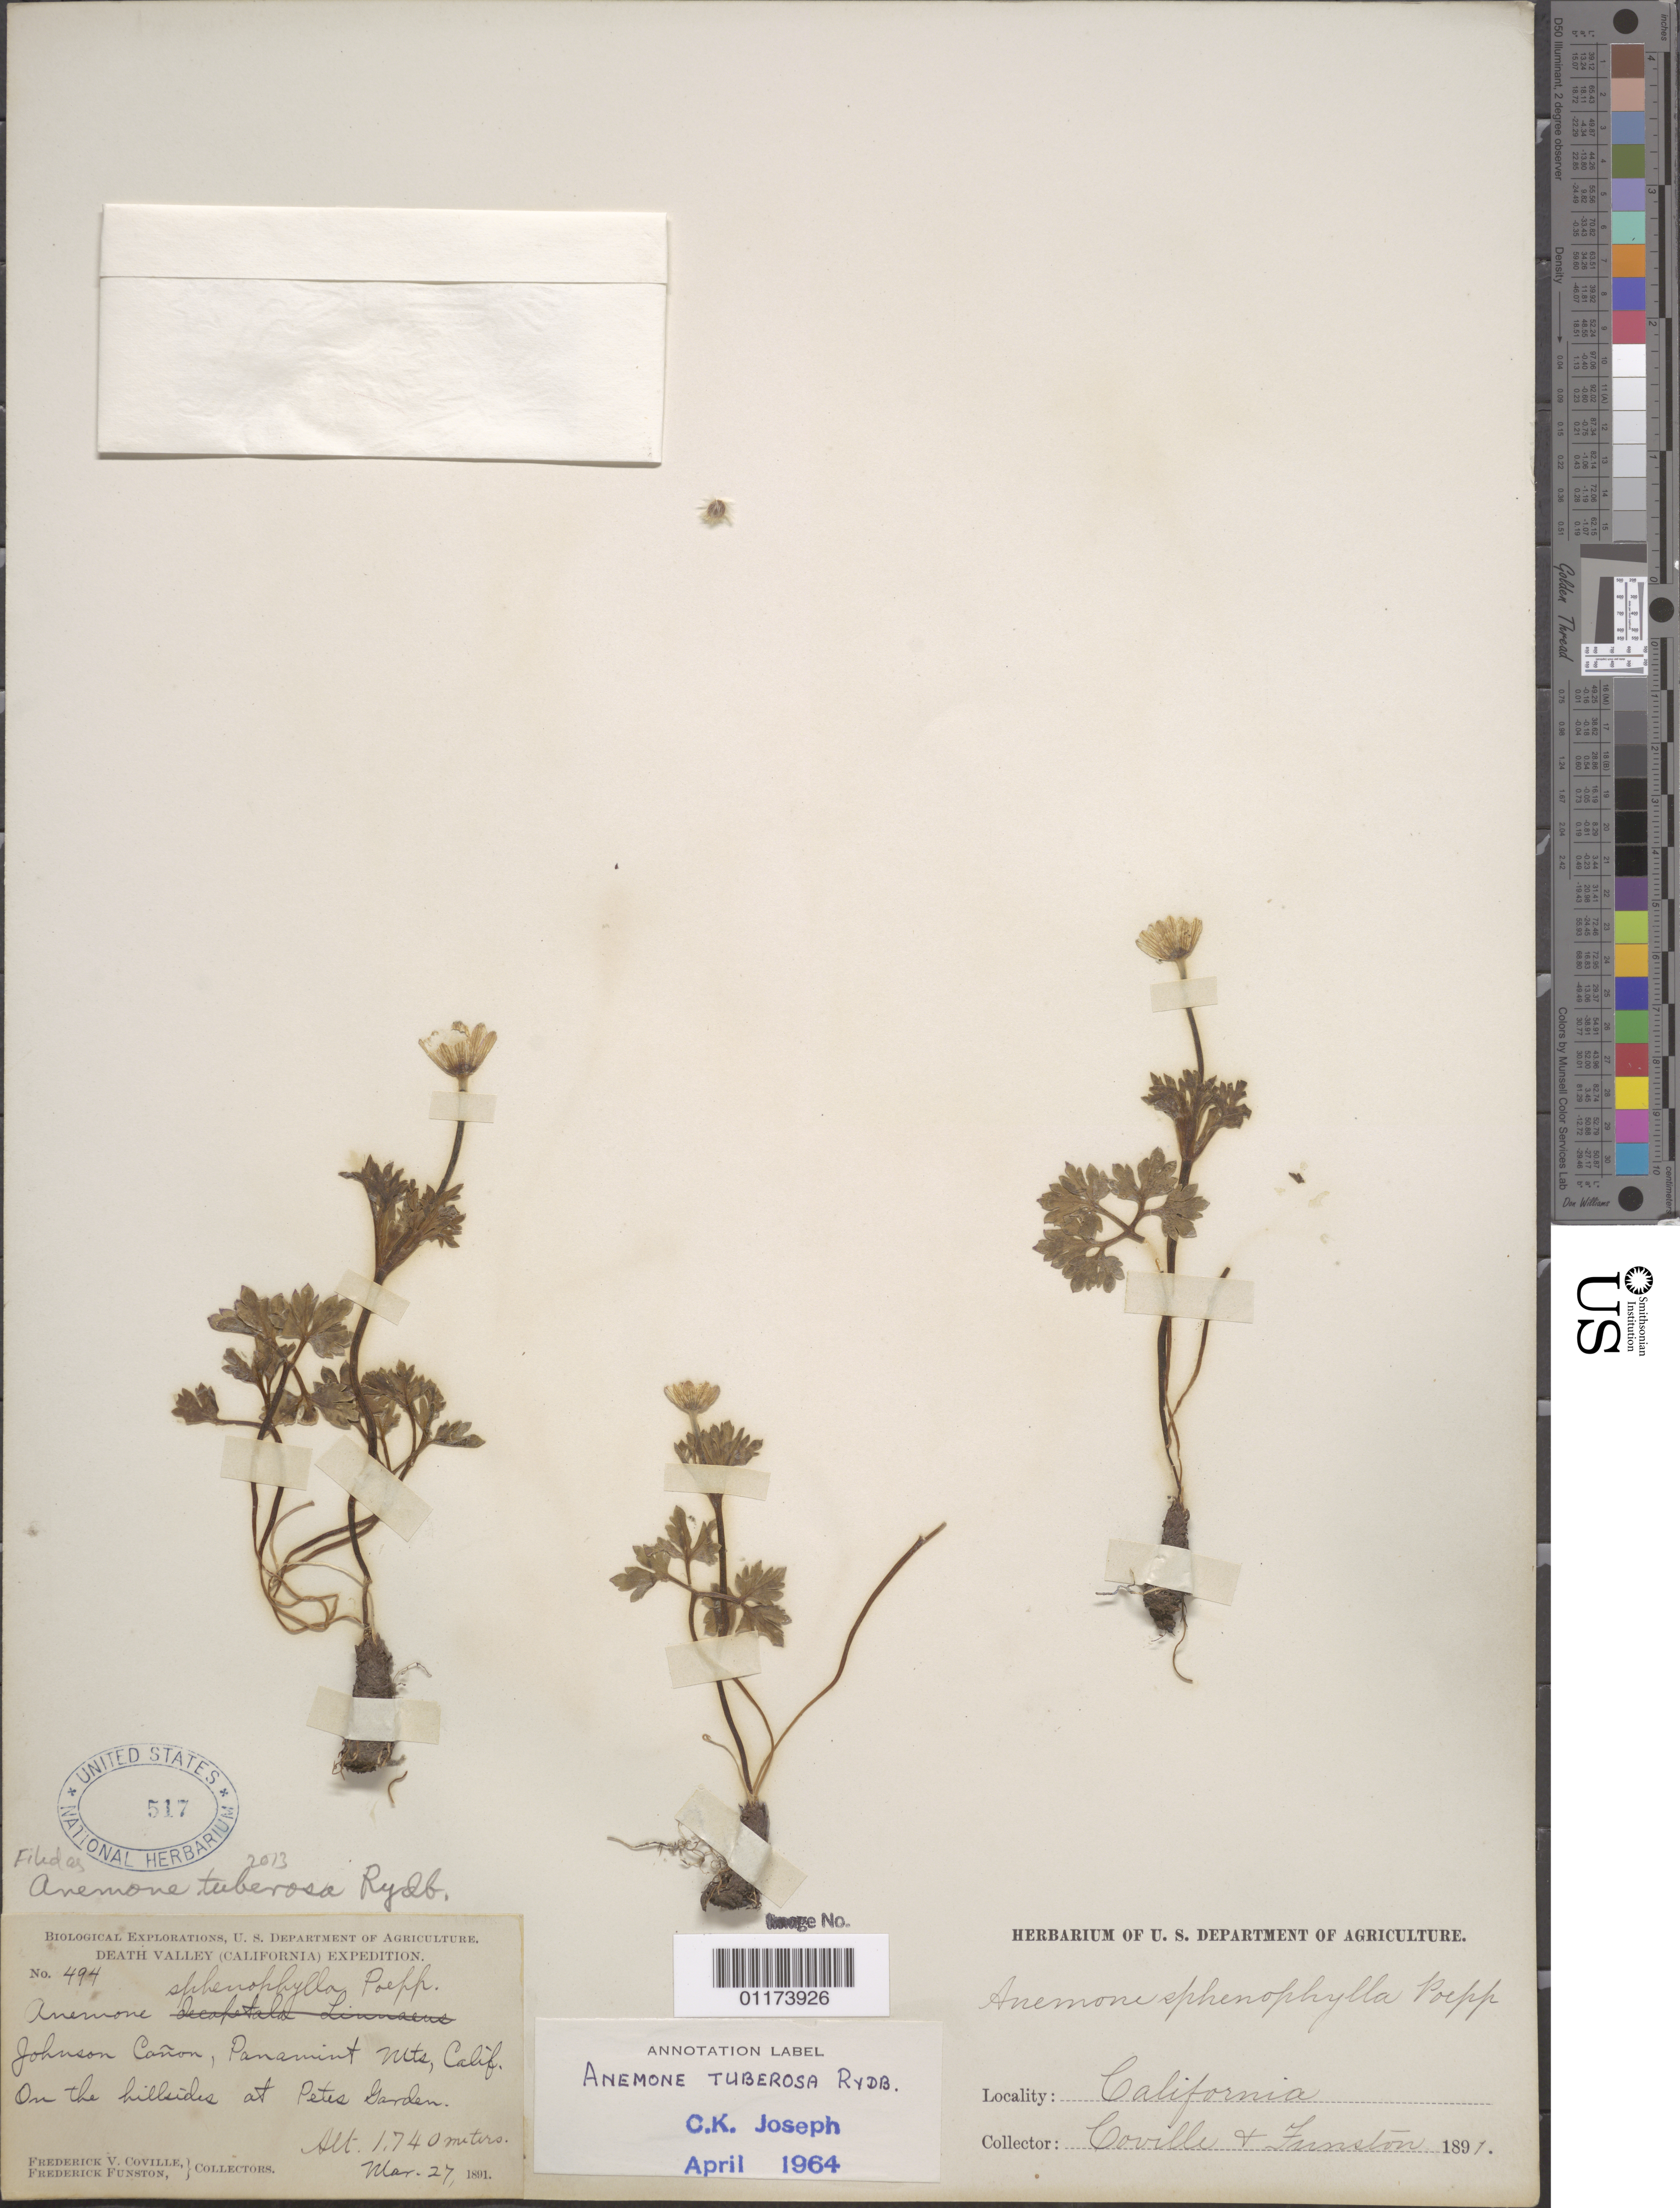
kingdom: Plantae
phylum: Tracheophyta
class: Magnoliopsida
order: Ranunculales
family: Ranunculaceae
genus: Anemone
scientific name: Anemone tuberosa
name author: Rydb.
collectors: F. V. Coville & F. Funston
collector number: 494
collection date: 1891-03-27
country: United States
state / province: California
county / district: Inyo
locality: Johnson Canyon, Panamint Mts.,Pete's Garden.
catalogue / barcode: US 517